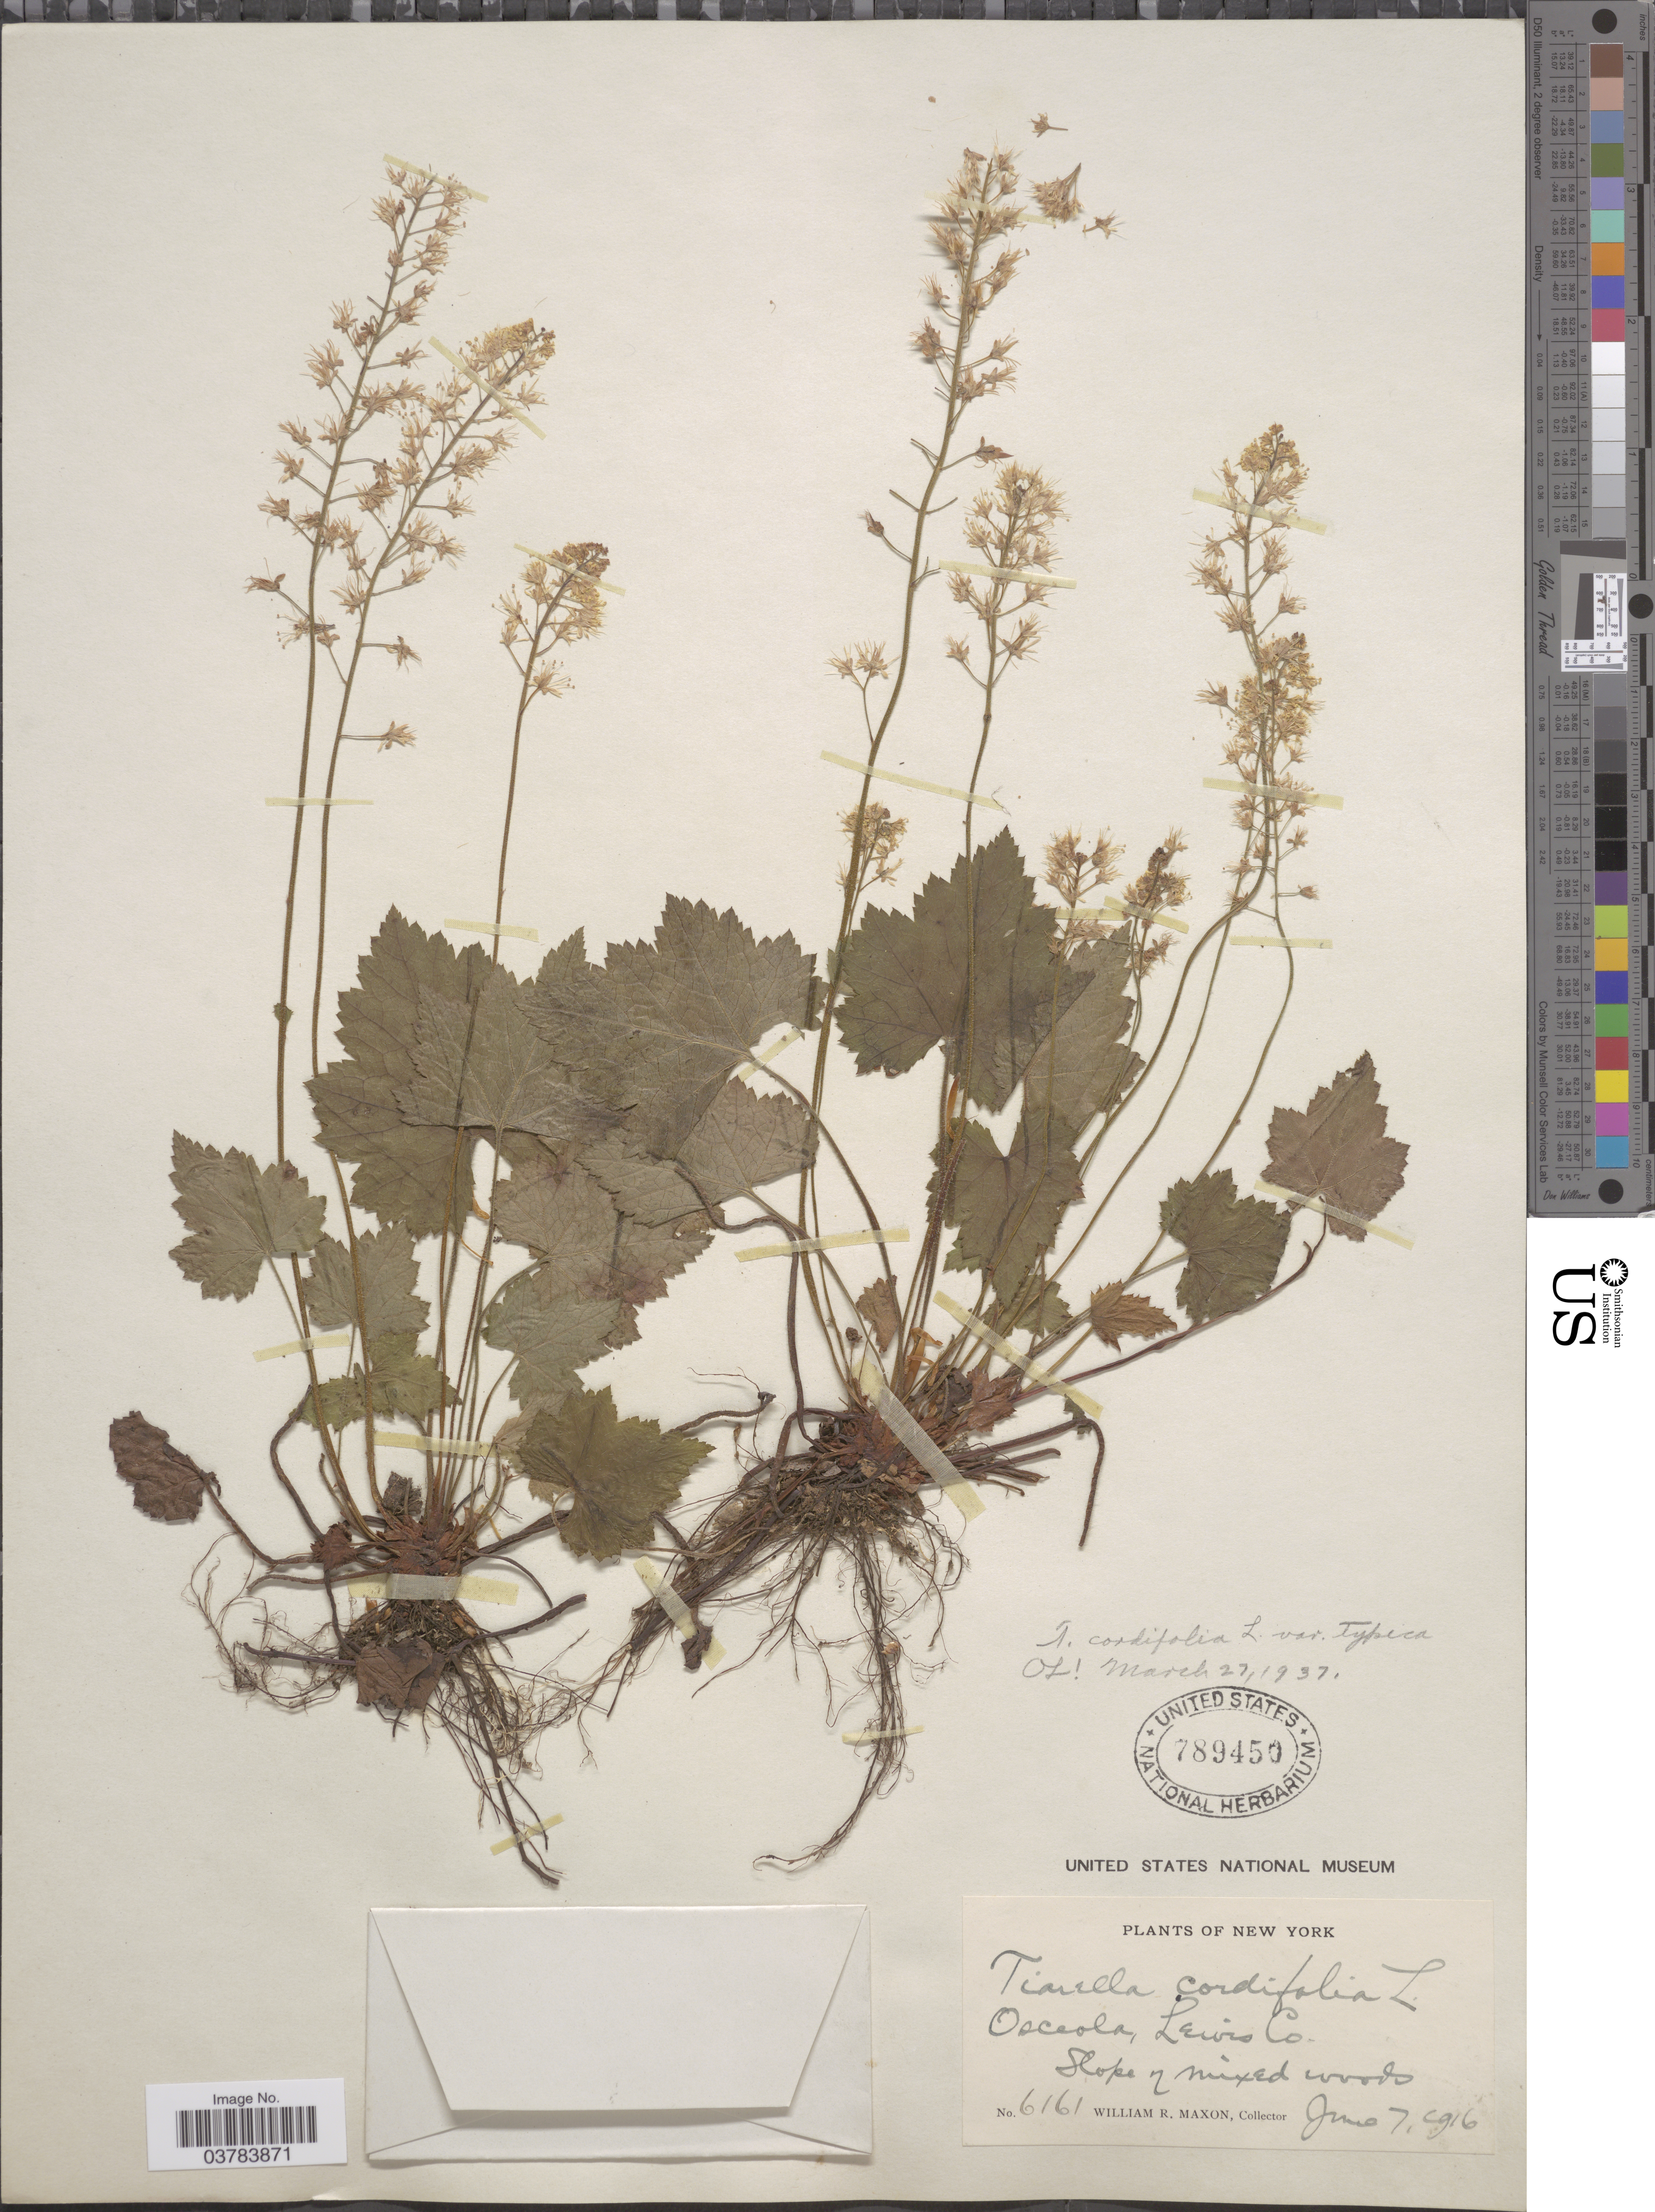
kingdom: Plantae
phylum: Tracheophyta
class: Magnoliopsida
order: Saxifragales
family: Saxifragaceae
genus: Tiarella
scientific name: Tiarella cordifolia var. typica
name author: Lakela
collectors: W. R. Maxon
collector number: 6161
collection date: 1916-06-07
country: United States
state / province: New York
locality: Osceola, Lewis Co. Slope of mixed woods.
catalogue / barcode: US 789450